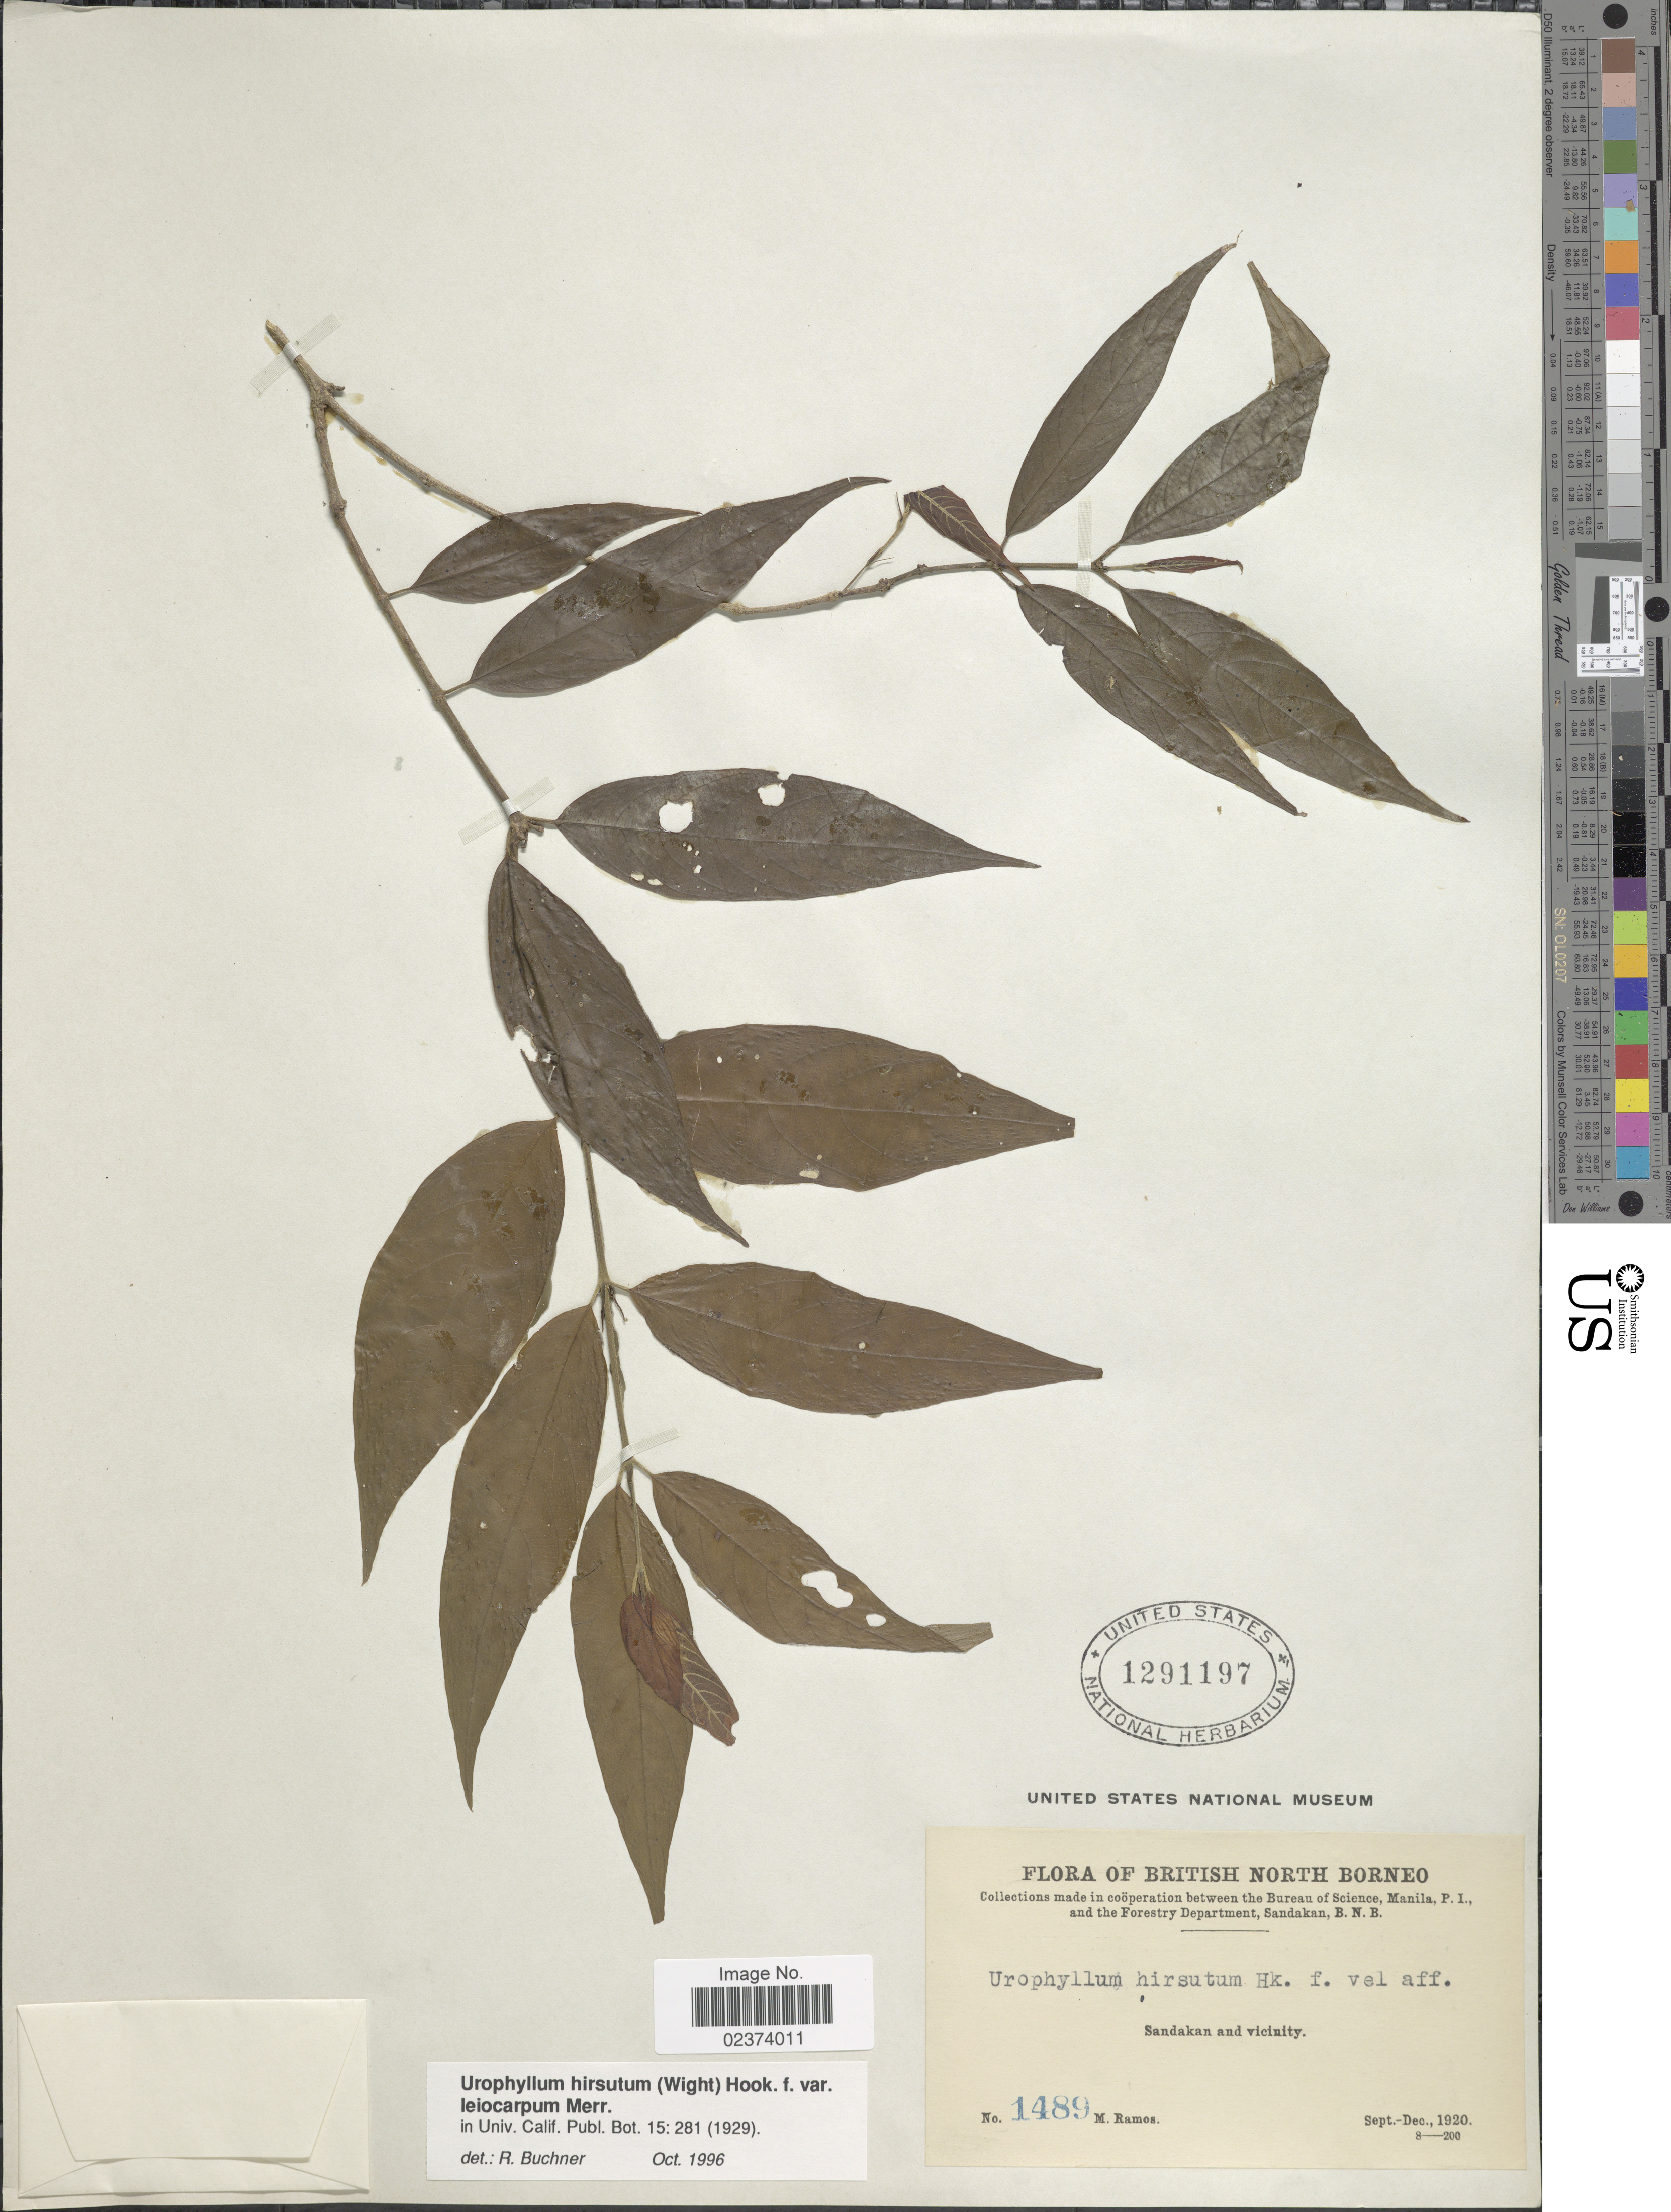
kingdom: Plantae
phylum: Tracheophyta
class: Magnoliopsida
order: Gentianales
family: Rubiaceae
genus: Urophyllum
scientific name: Urophyllum hirsutum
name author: Hook. f.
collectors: M. Ramos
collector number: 1489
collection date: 1920-09/1920-12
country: Malaysia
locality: British North Borneo, Sandakan and vicinity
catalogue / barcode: US 1291197